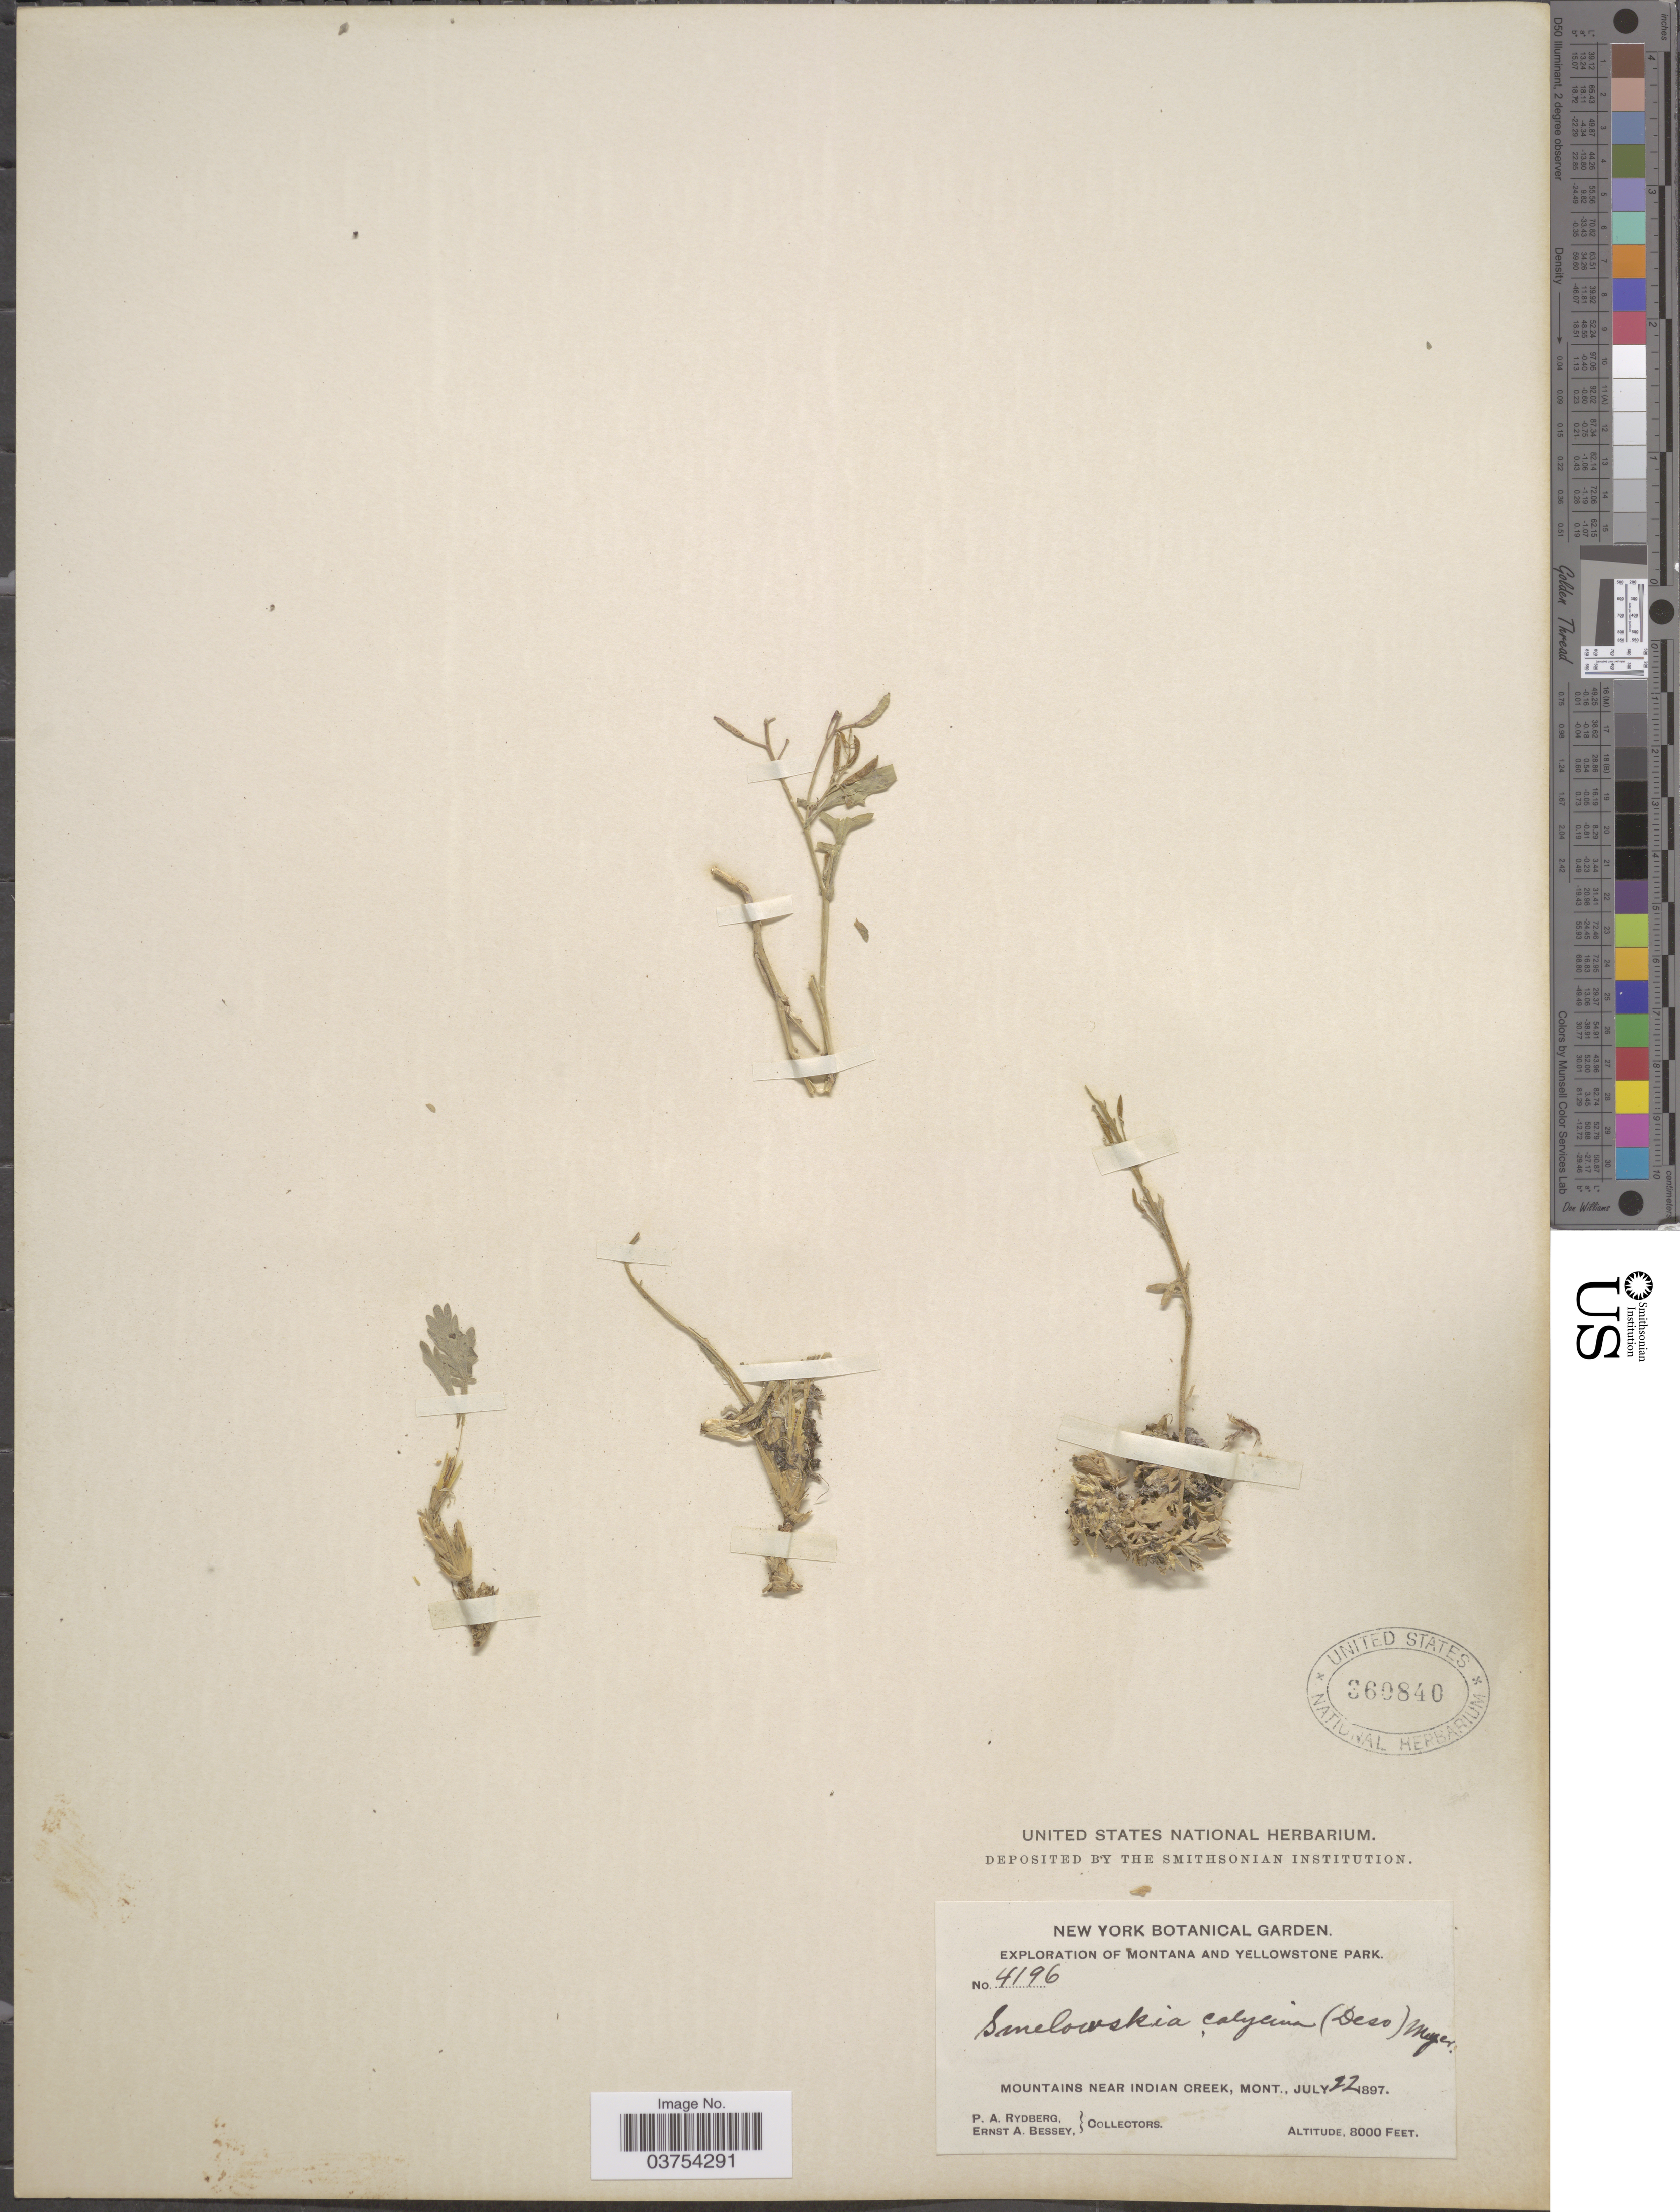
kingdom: Plantae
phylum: Tracheophyta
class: Magnoliopsida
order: Brassicales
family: Brassicaceae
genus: Smelowskia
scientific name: Smelowskia calycina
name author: (Stephan) C.A. Mey.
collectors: P. A. Rydberg & E. A. Bessey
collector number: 4196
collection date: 1897-07-22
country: United States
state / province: Montana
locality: Mountains near Indian Creek.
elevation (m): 2438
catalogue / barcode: US 360840